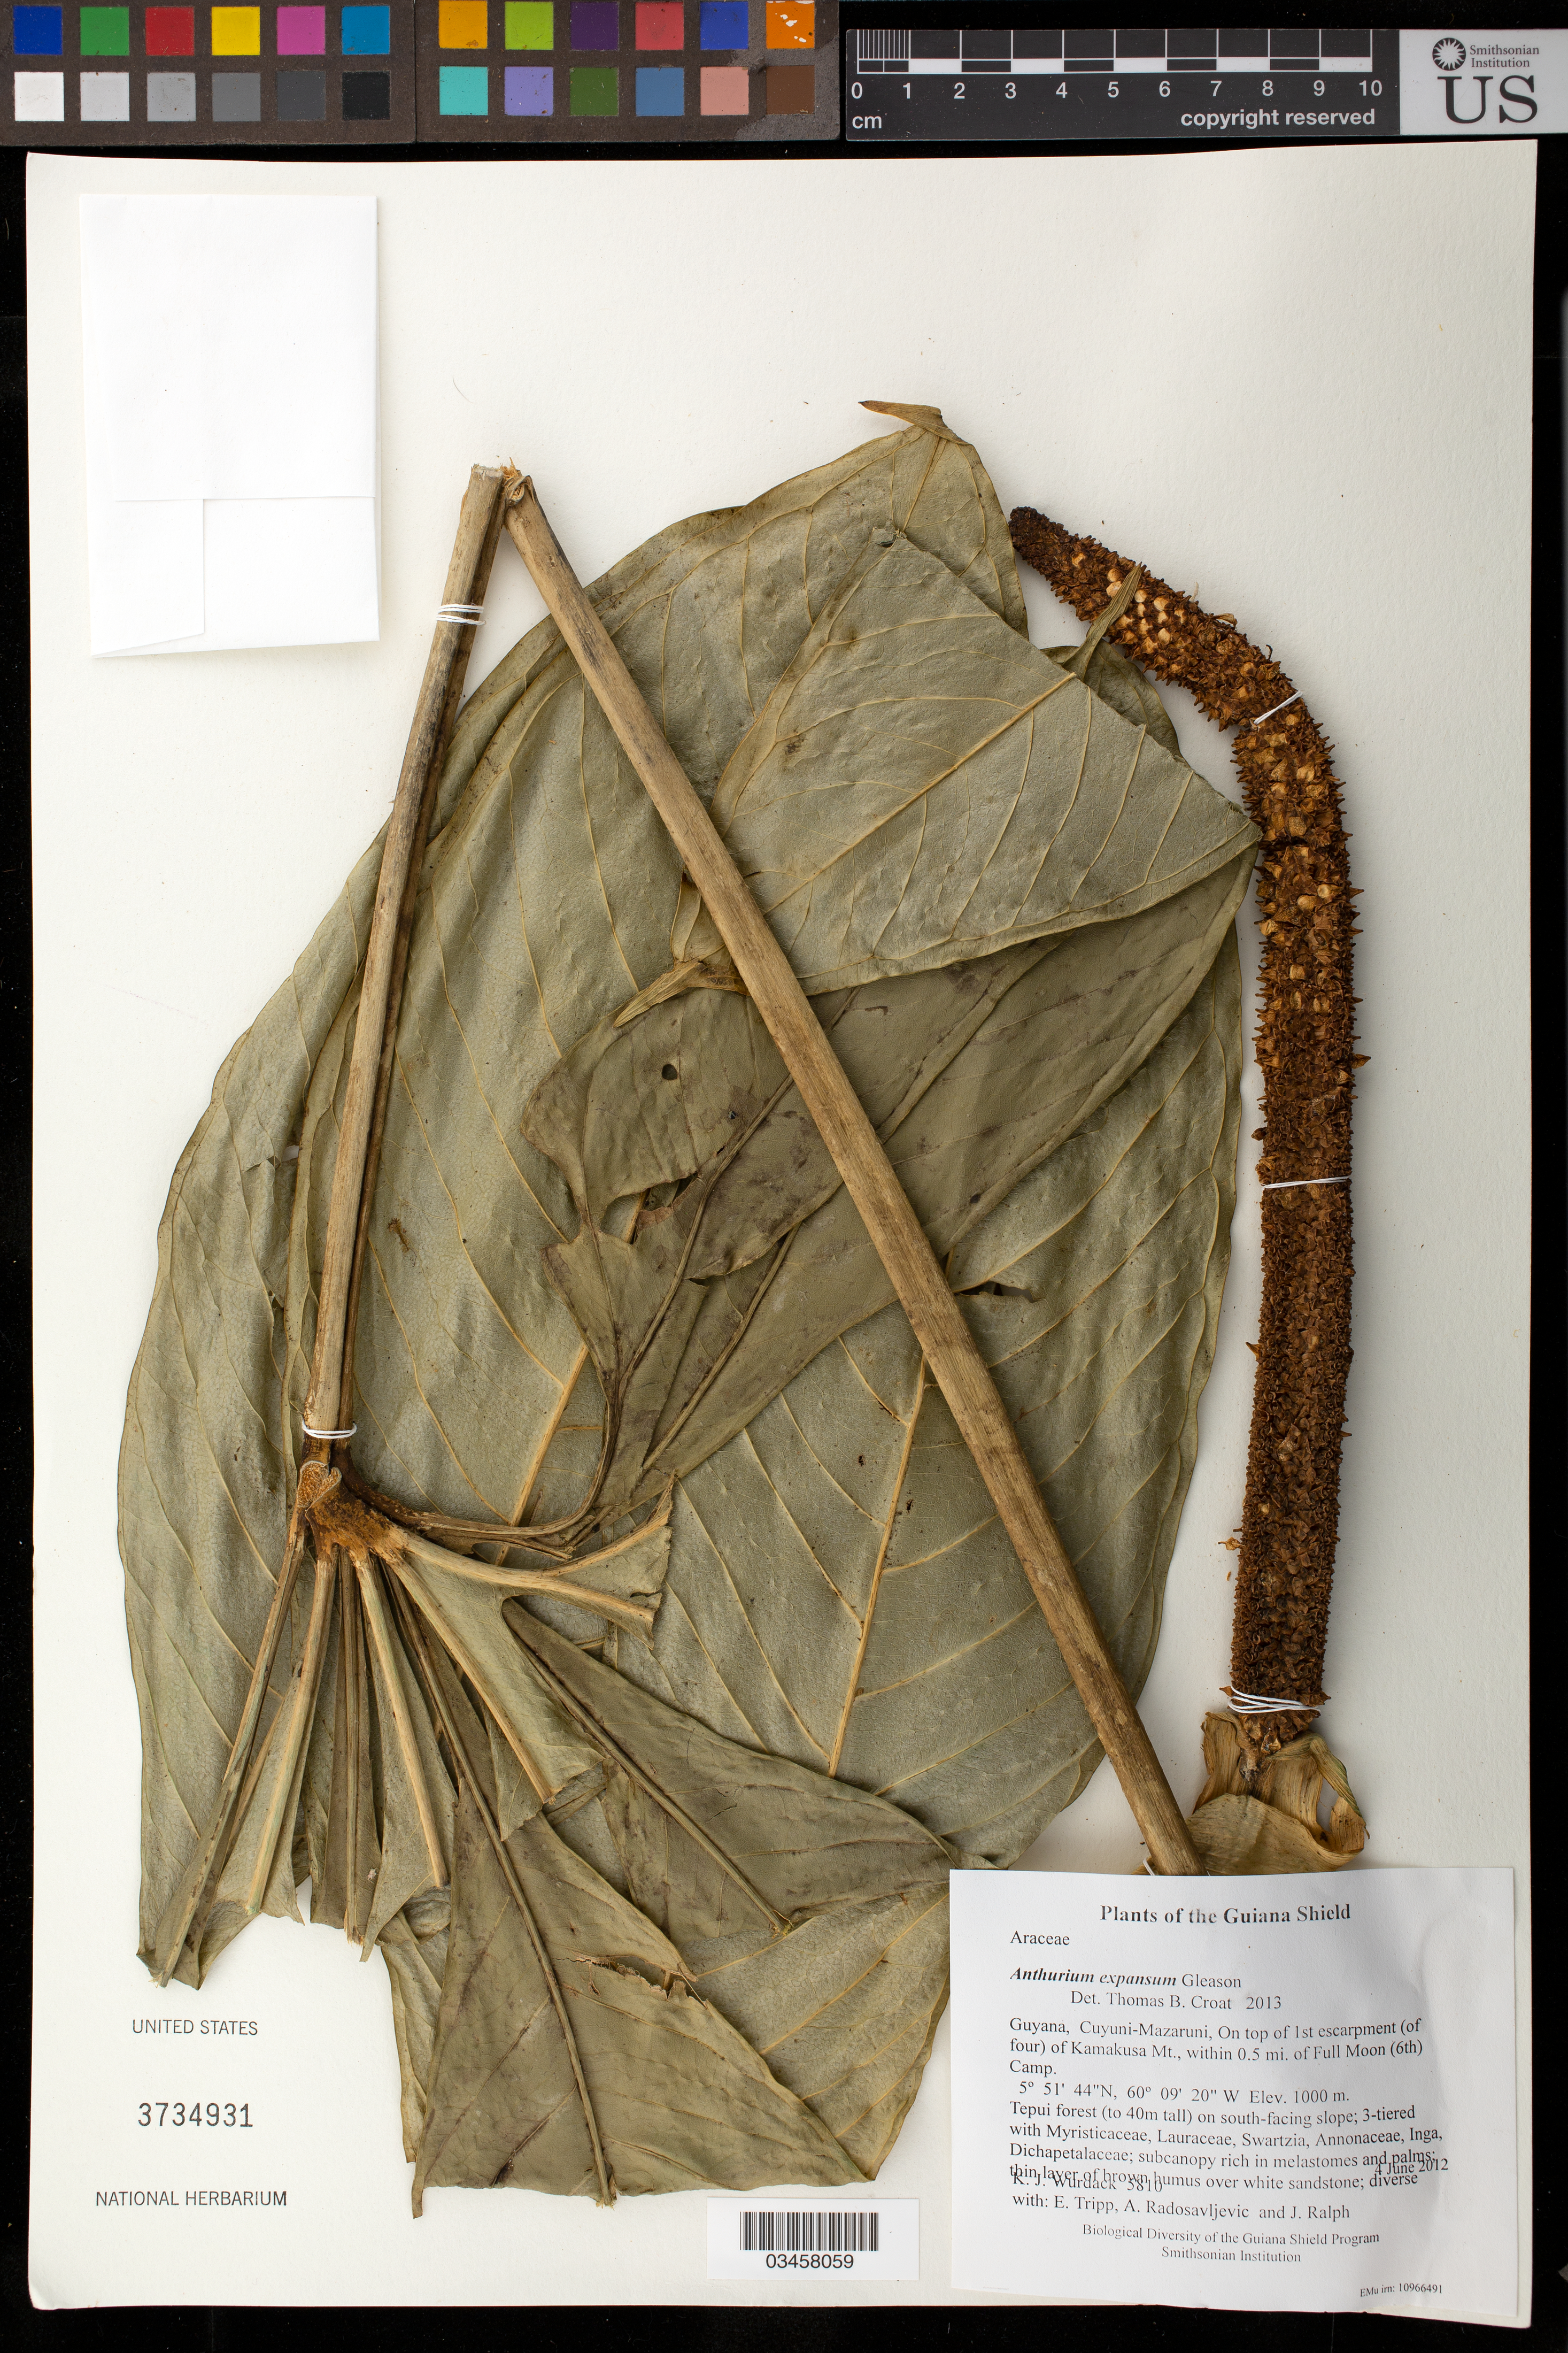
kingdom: Plantae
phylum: Tracheophyta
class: Liliopsida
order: Alismatales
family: Araceae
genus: Anthurium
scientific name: Anthurium expansum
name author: Gleason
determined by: Croat, Thomas B., Missouri Botanical Garden (MO)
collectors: K. Wurdack, E. Tripp, A. Radosavljevic & J. Ralph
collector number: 5810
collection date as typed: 4 June 2012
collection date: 2012-06-04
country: Guyana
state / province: Cuyuni-Mazaruni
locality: On top of 1st escarpment (of four) of Kamakusa Mt., within 0.5 mi. of Full Moon (6th) Camp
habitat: Tepui forest (to 40m tall) on south-facing slope; 3-tiered with Myristicaceae, Lauraceae, Swartzia, Annonaceae, Inga, Dichapetalaceae; subcanopy rich in melastomes and palms; thin layer of brown humus over white sandstone; diverse forest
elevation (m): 1000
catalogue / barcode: US 3734931